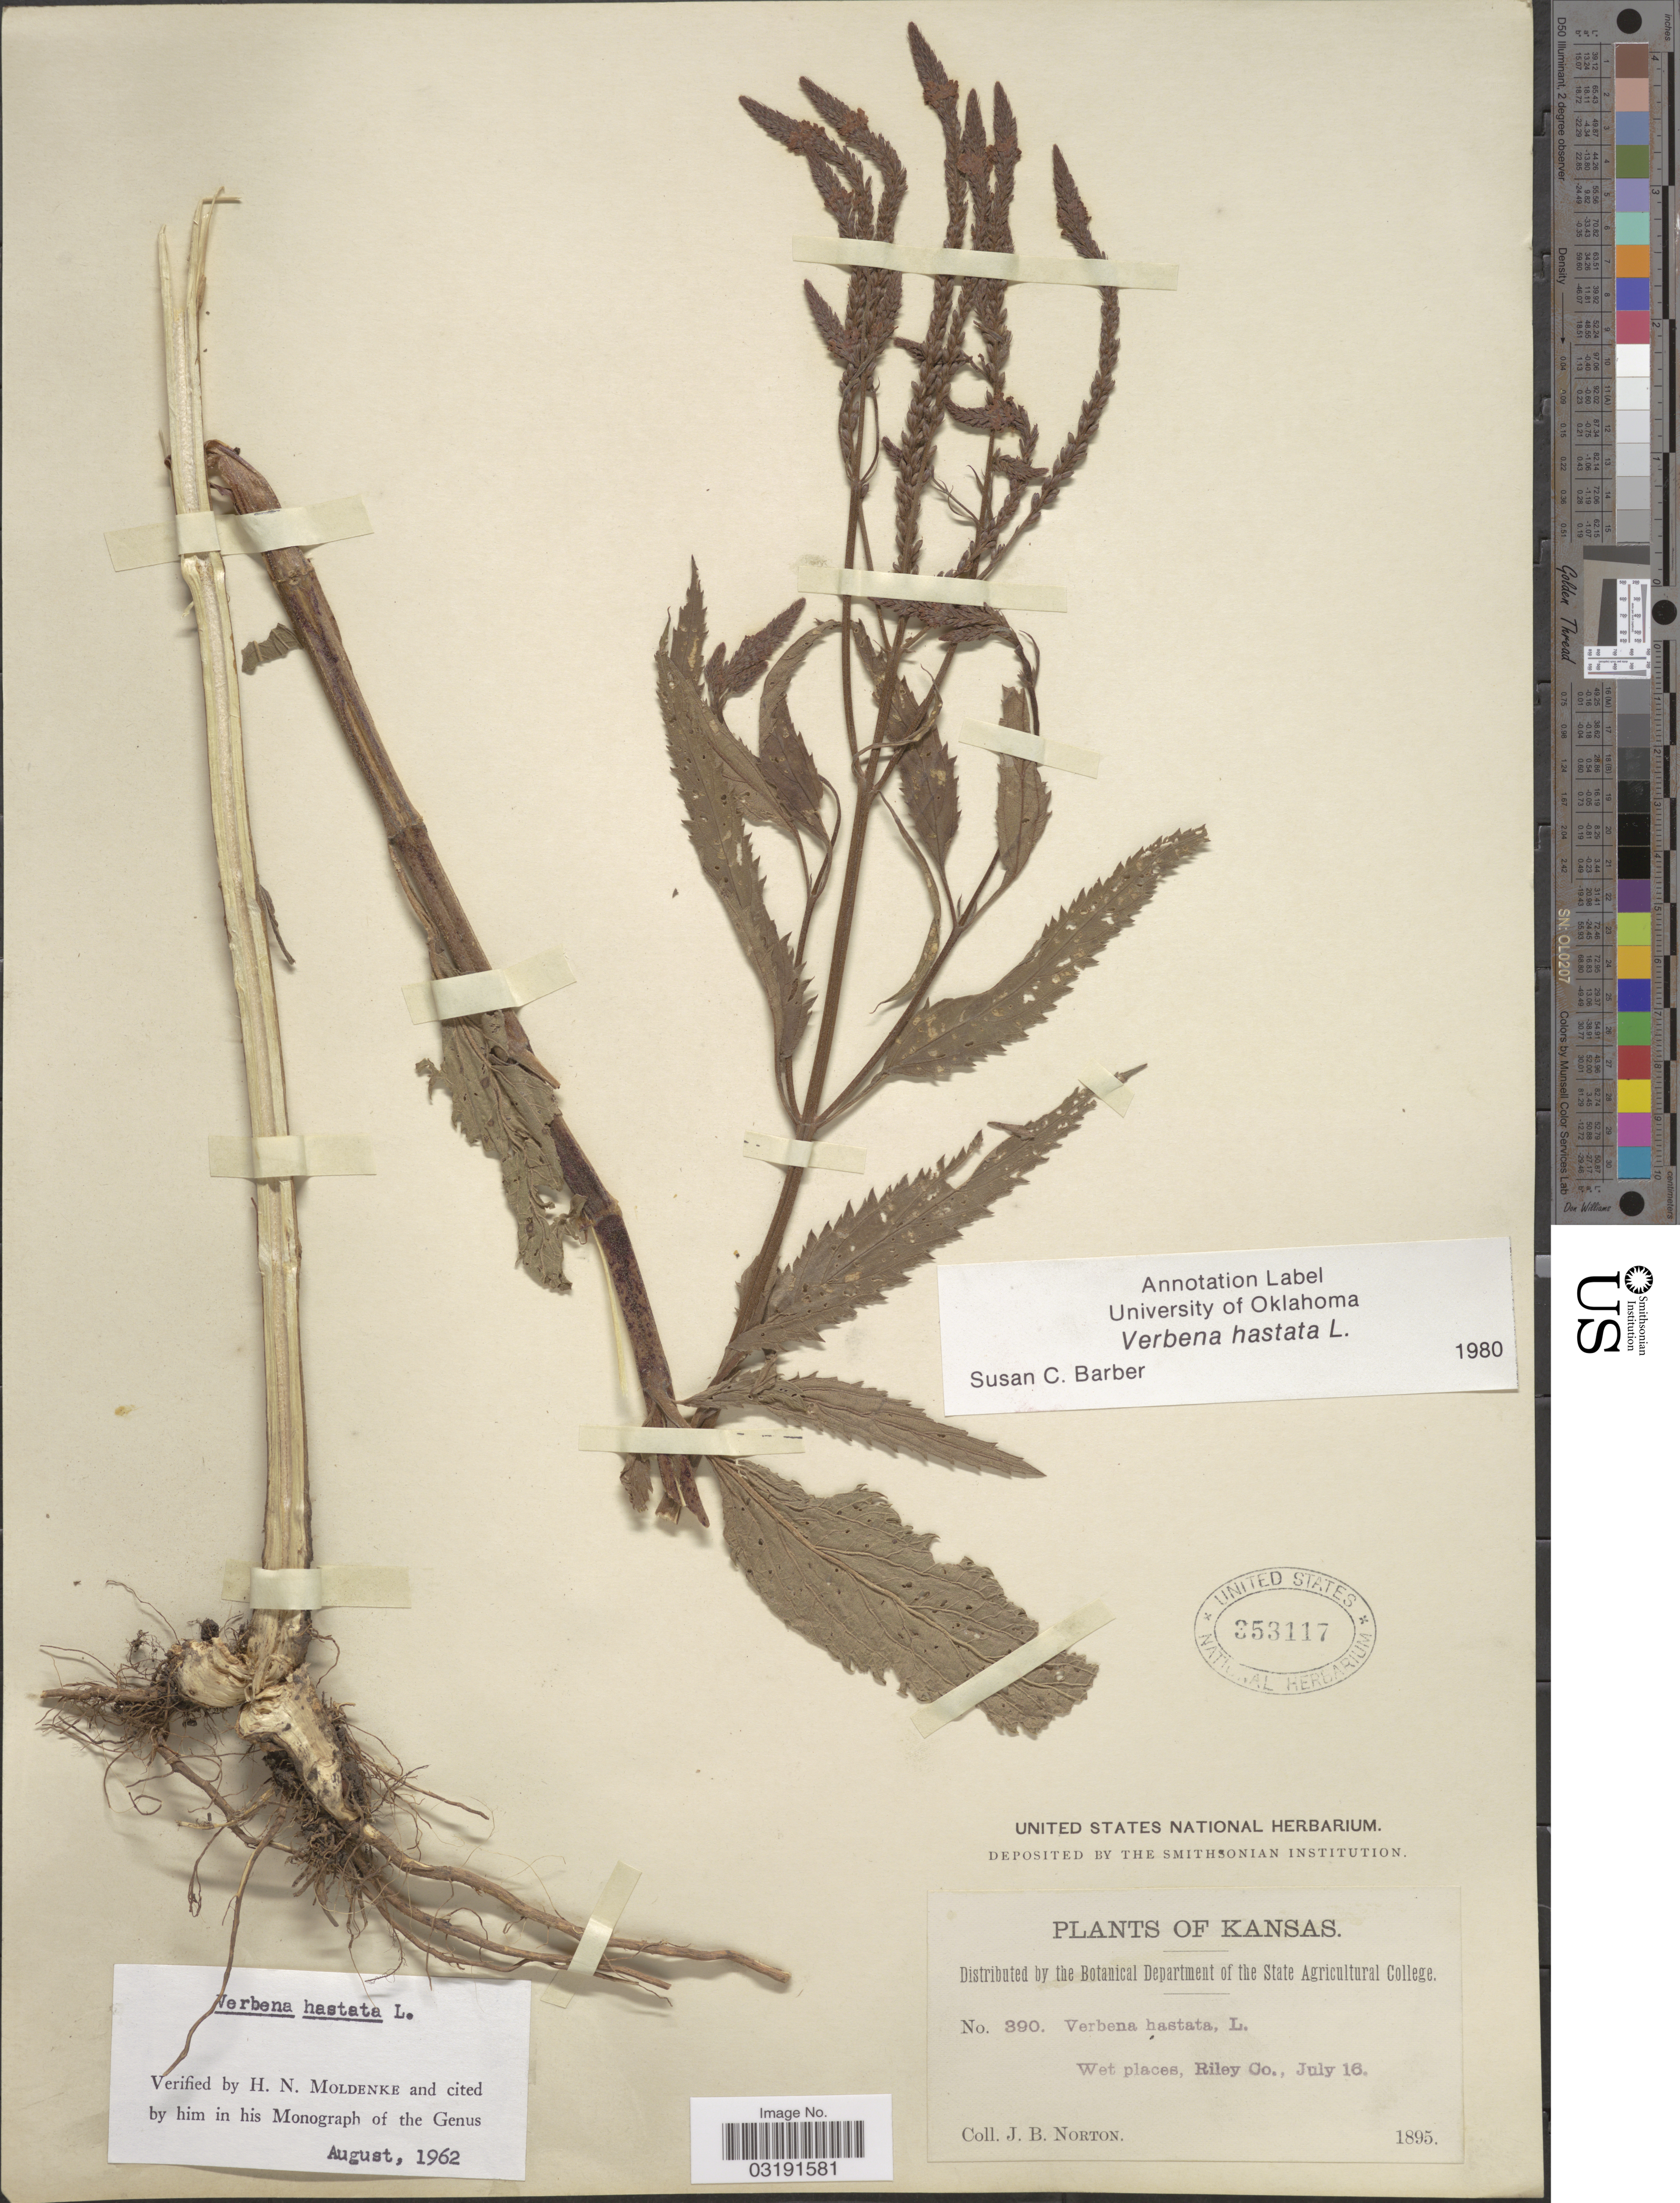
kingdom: Plantae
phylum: Tracheophyta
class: Magnoliopsida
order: Lamiales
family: Verbenaceae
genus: Verbena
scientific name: Verbena hastata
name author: L.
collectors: J. B. Norton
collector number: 390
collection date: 1895-07-16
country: United States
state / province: Kansas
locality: Riley Co.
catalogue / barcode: US 353117